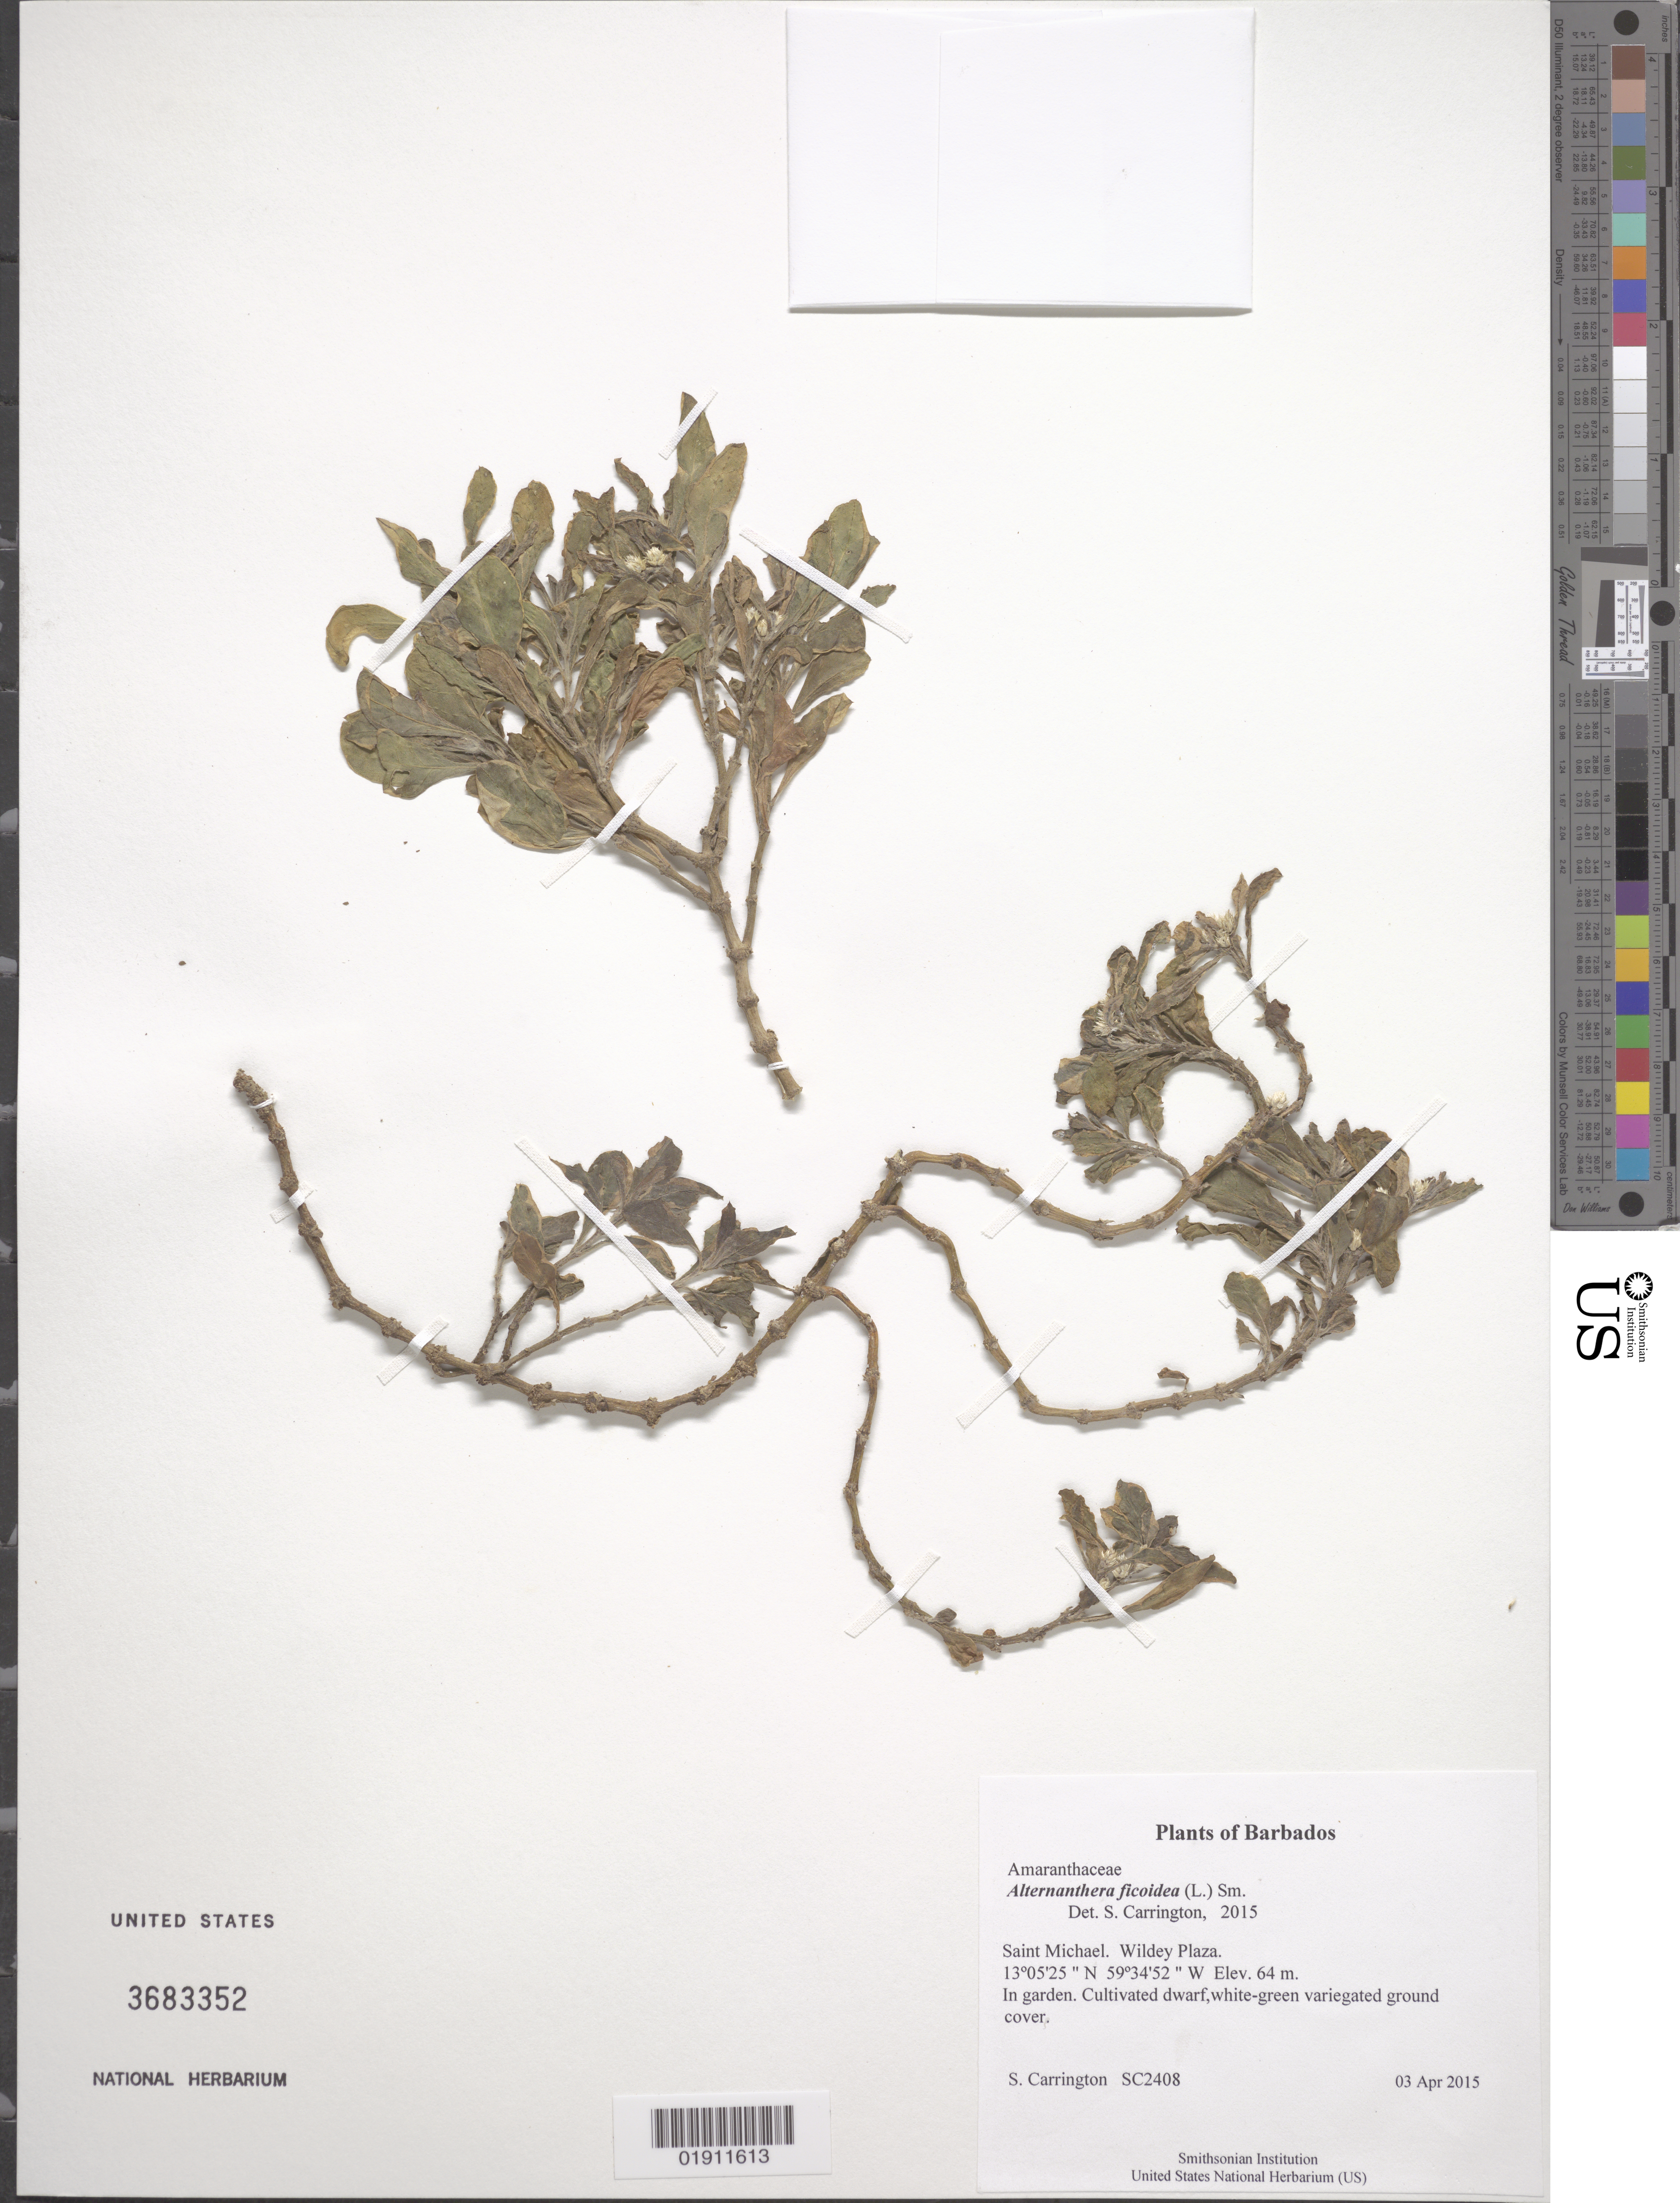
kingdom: Plantae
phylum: Tracheophyta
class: Magnoliopsida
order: Caryophyllales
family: Amaranthaceae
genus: Alternanthera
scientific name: Alternanthera ficoidea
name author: (L.) Sm.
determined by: Carrington, C. M. S.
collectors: C. M. S. Carrington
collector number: SC2408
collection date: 2015-04-03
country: Barbados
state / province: Saint Michael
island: Barbados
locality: Wildey Plaza, St Michael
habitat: Garden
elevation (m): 64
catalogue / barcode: US 3683352